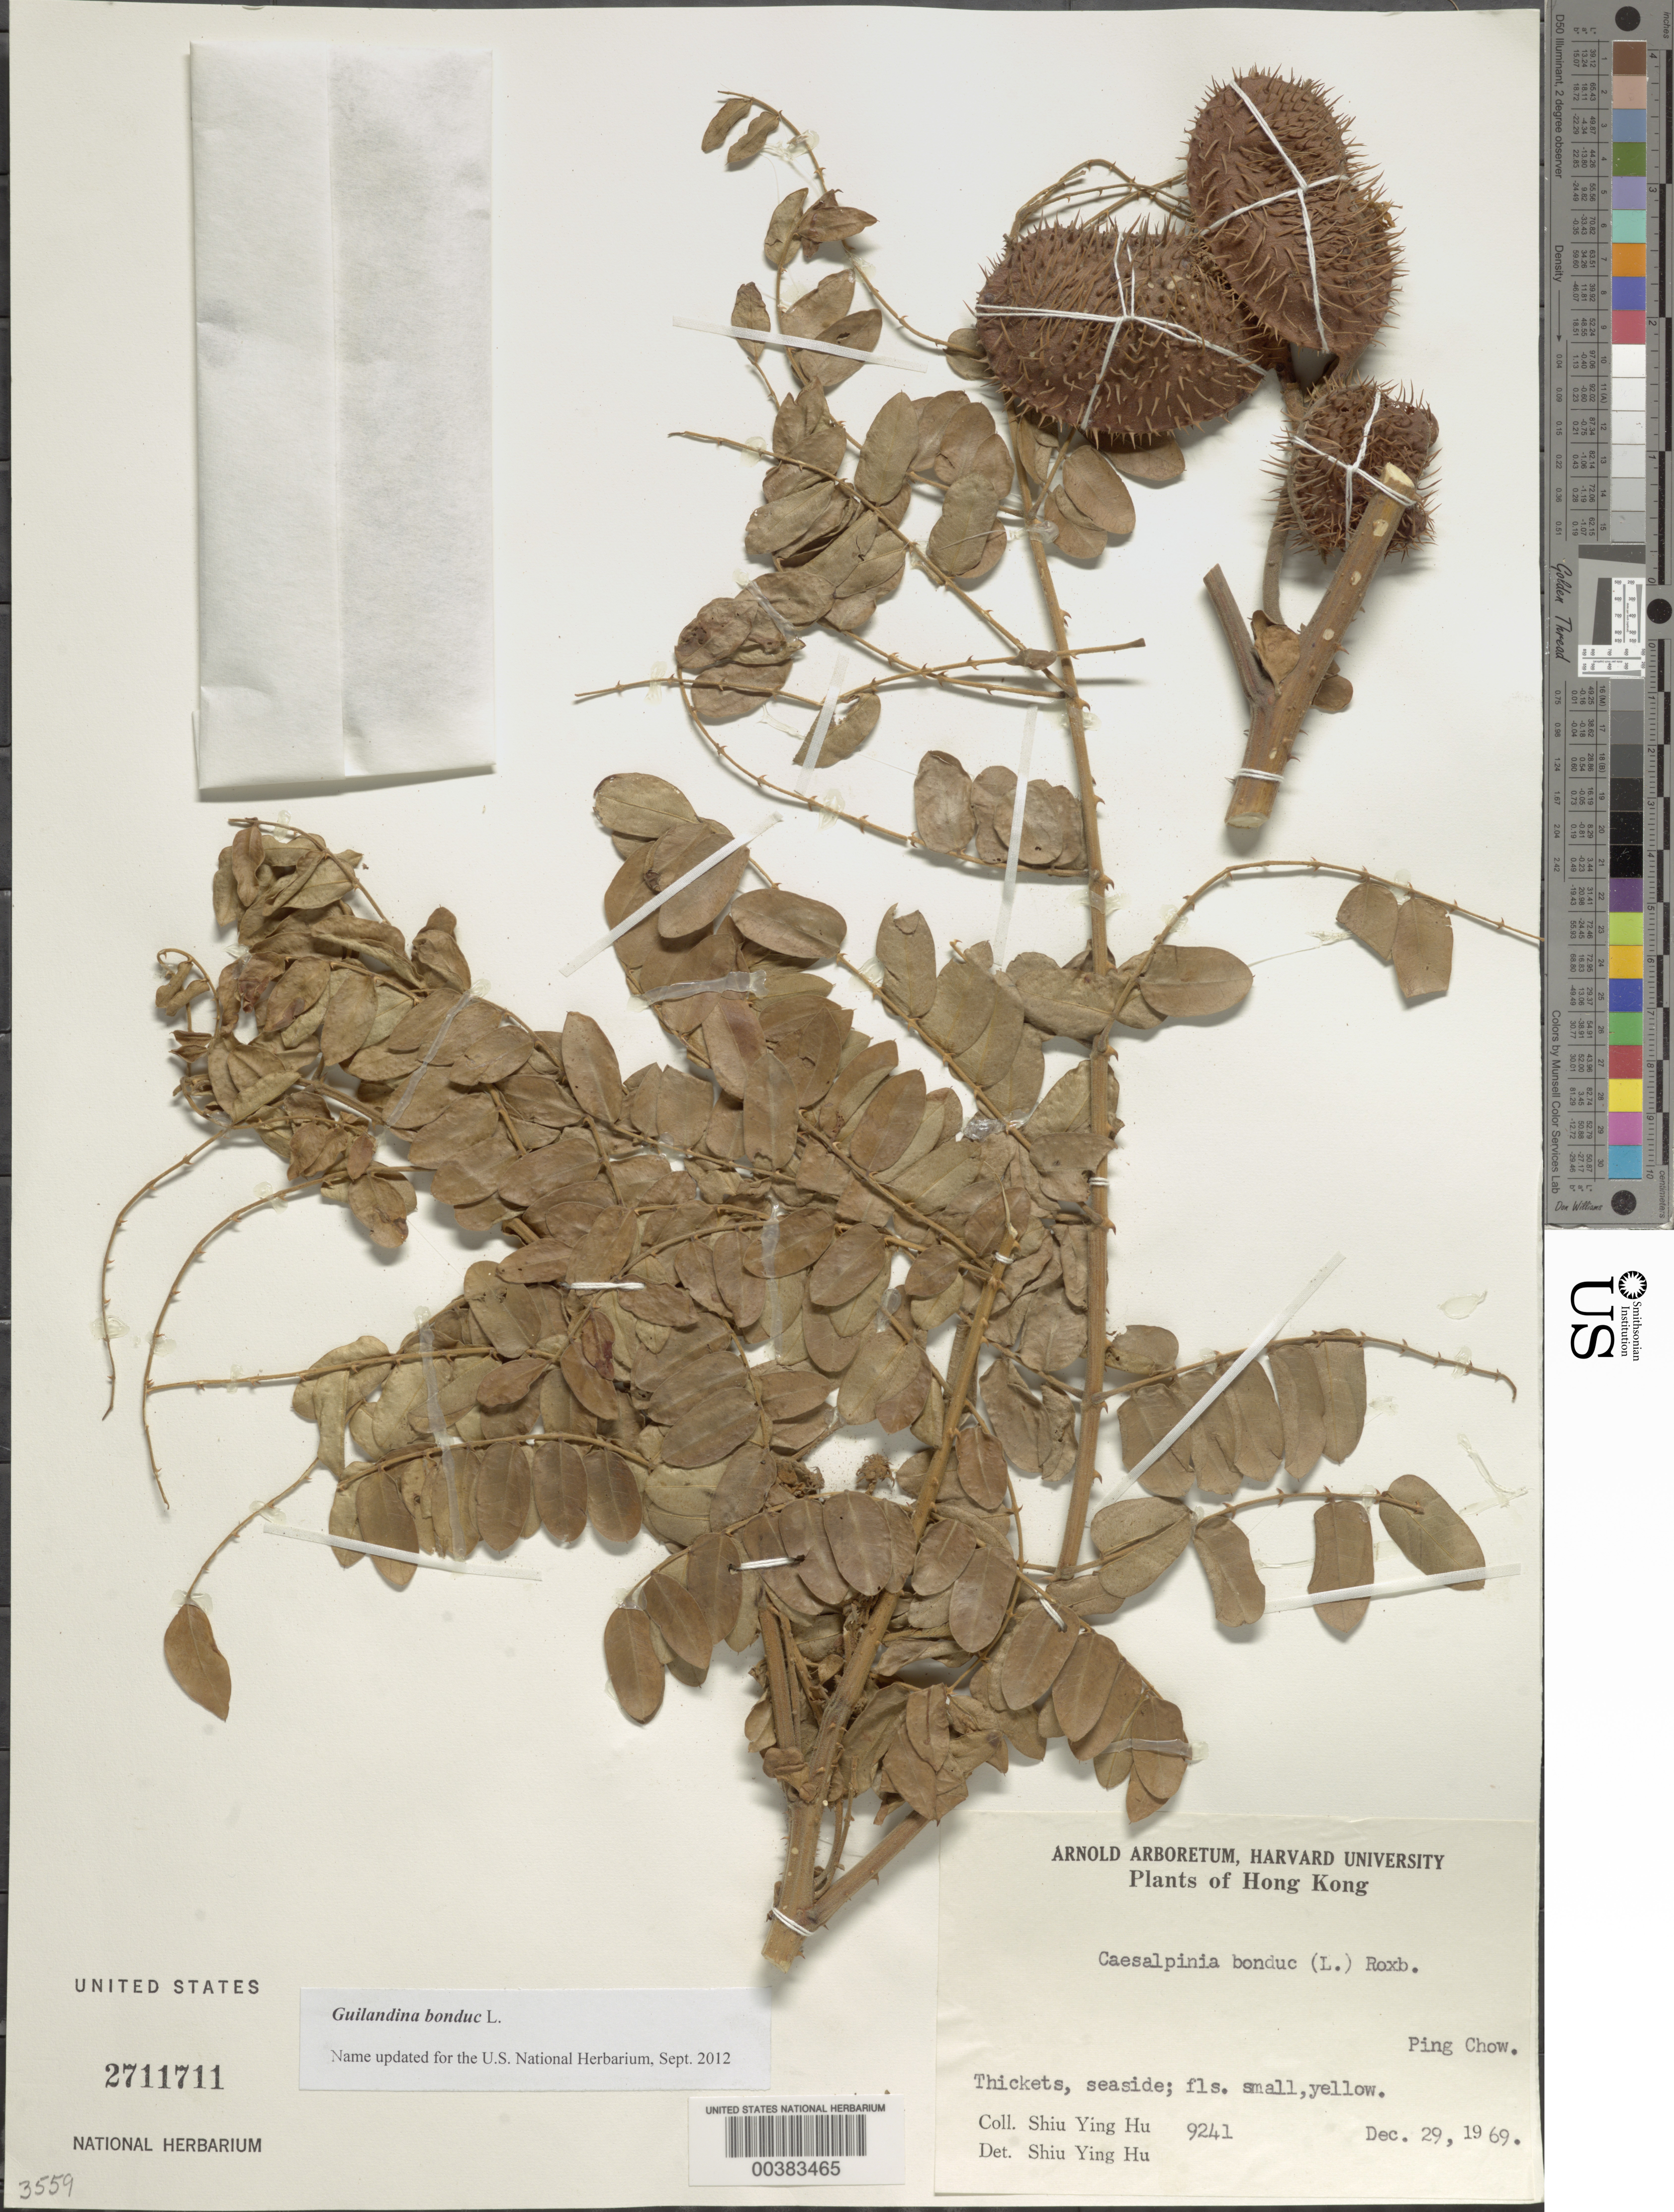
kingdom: Plantae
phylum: Tracheophyta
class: Magnoliopsida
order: Fabales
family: Fabaceae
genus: Guilandina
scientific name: Guilandina bonduc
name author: L.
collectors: S. Y. Hu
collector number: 9241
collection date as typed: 29 Dec 1969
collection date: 1969-12-29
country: China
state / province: Hong Kong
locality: Ping chow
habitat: Thickets, seaside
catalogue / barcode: US 2711711